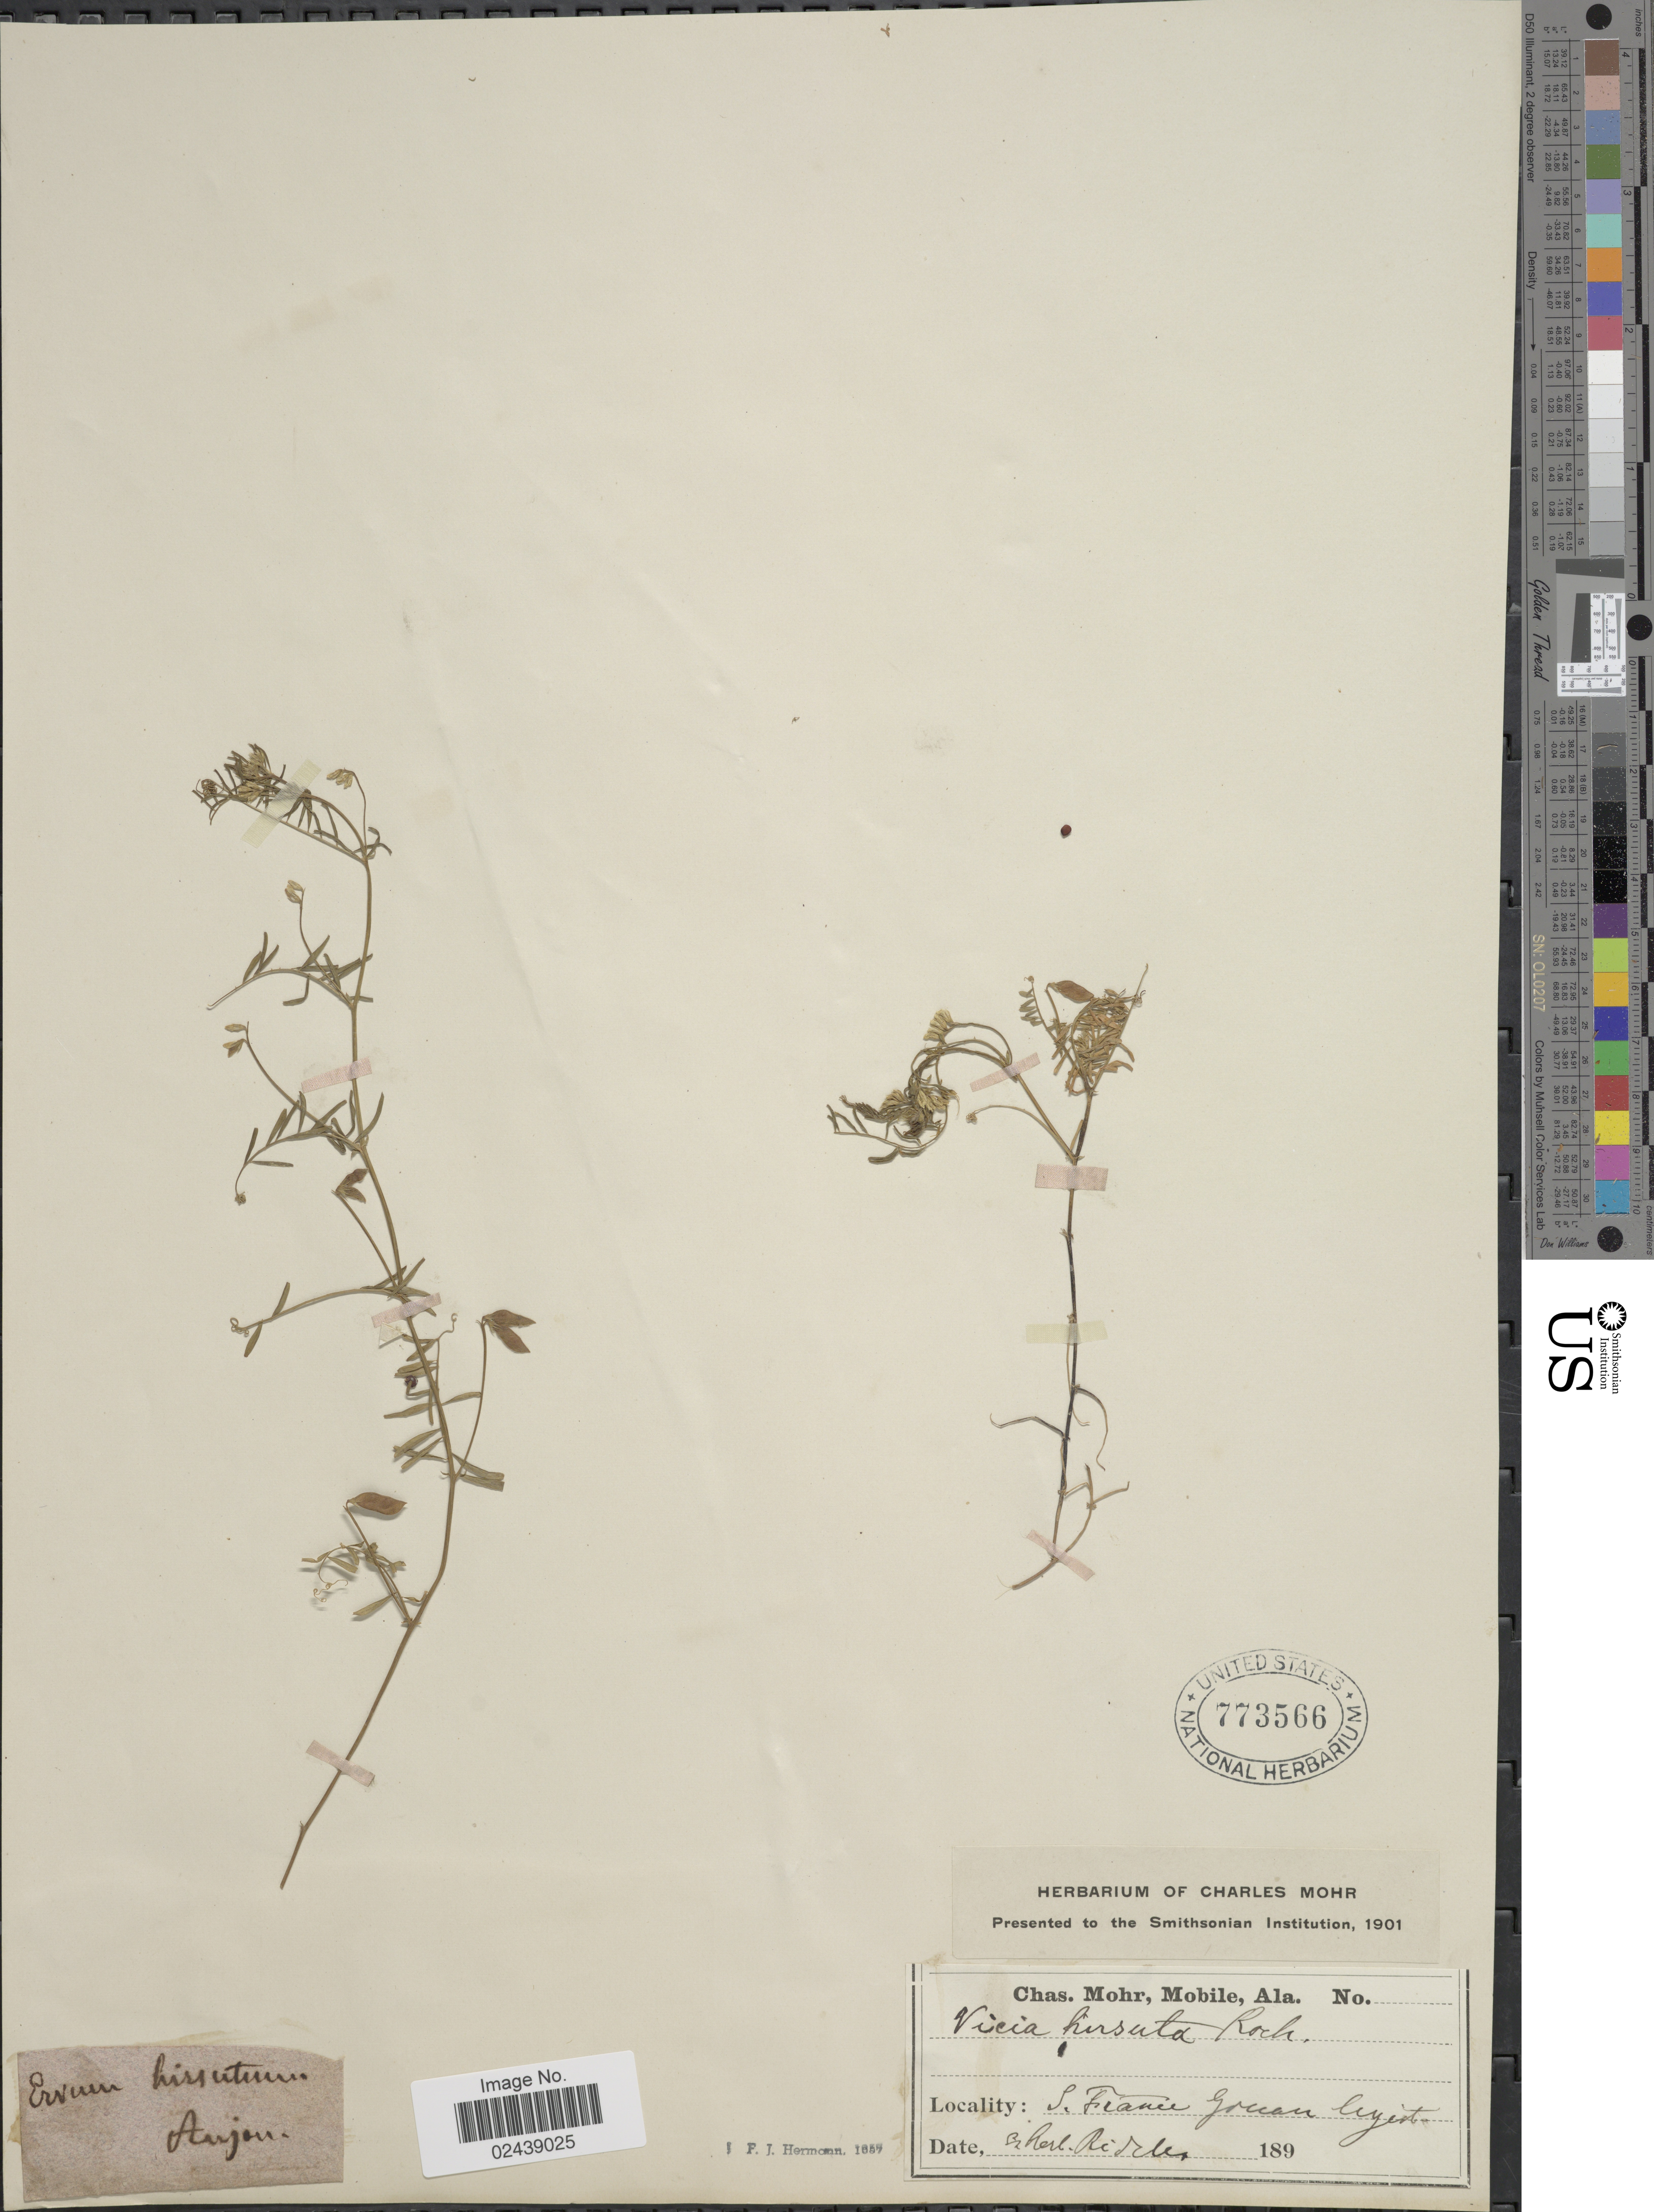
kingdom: Plantae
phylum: Tracheophyta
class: Magnoliopsida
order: Fabales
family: Fabaceae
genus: Vicia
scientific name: Vicia hirsuta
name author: (L.) A. Gray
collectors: ex herb. Ridell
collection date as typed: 189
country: France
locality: S, France, Gorcean leyit [interpreted]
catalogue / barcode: US 773566